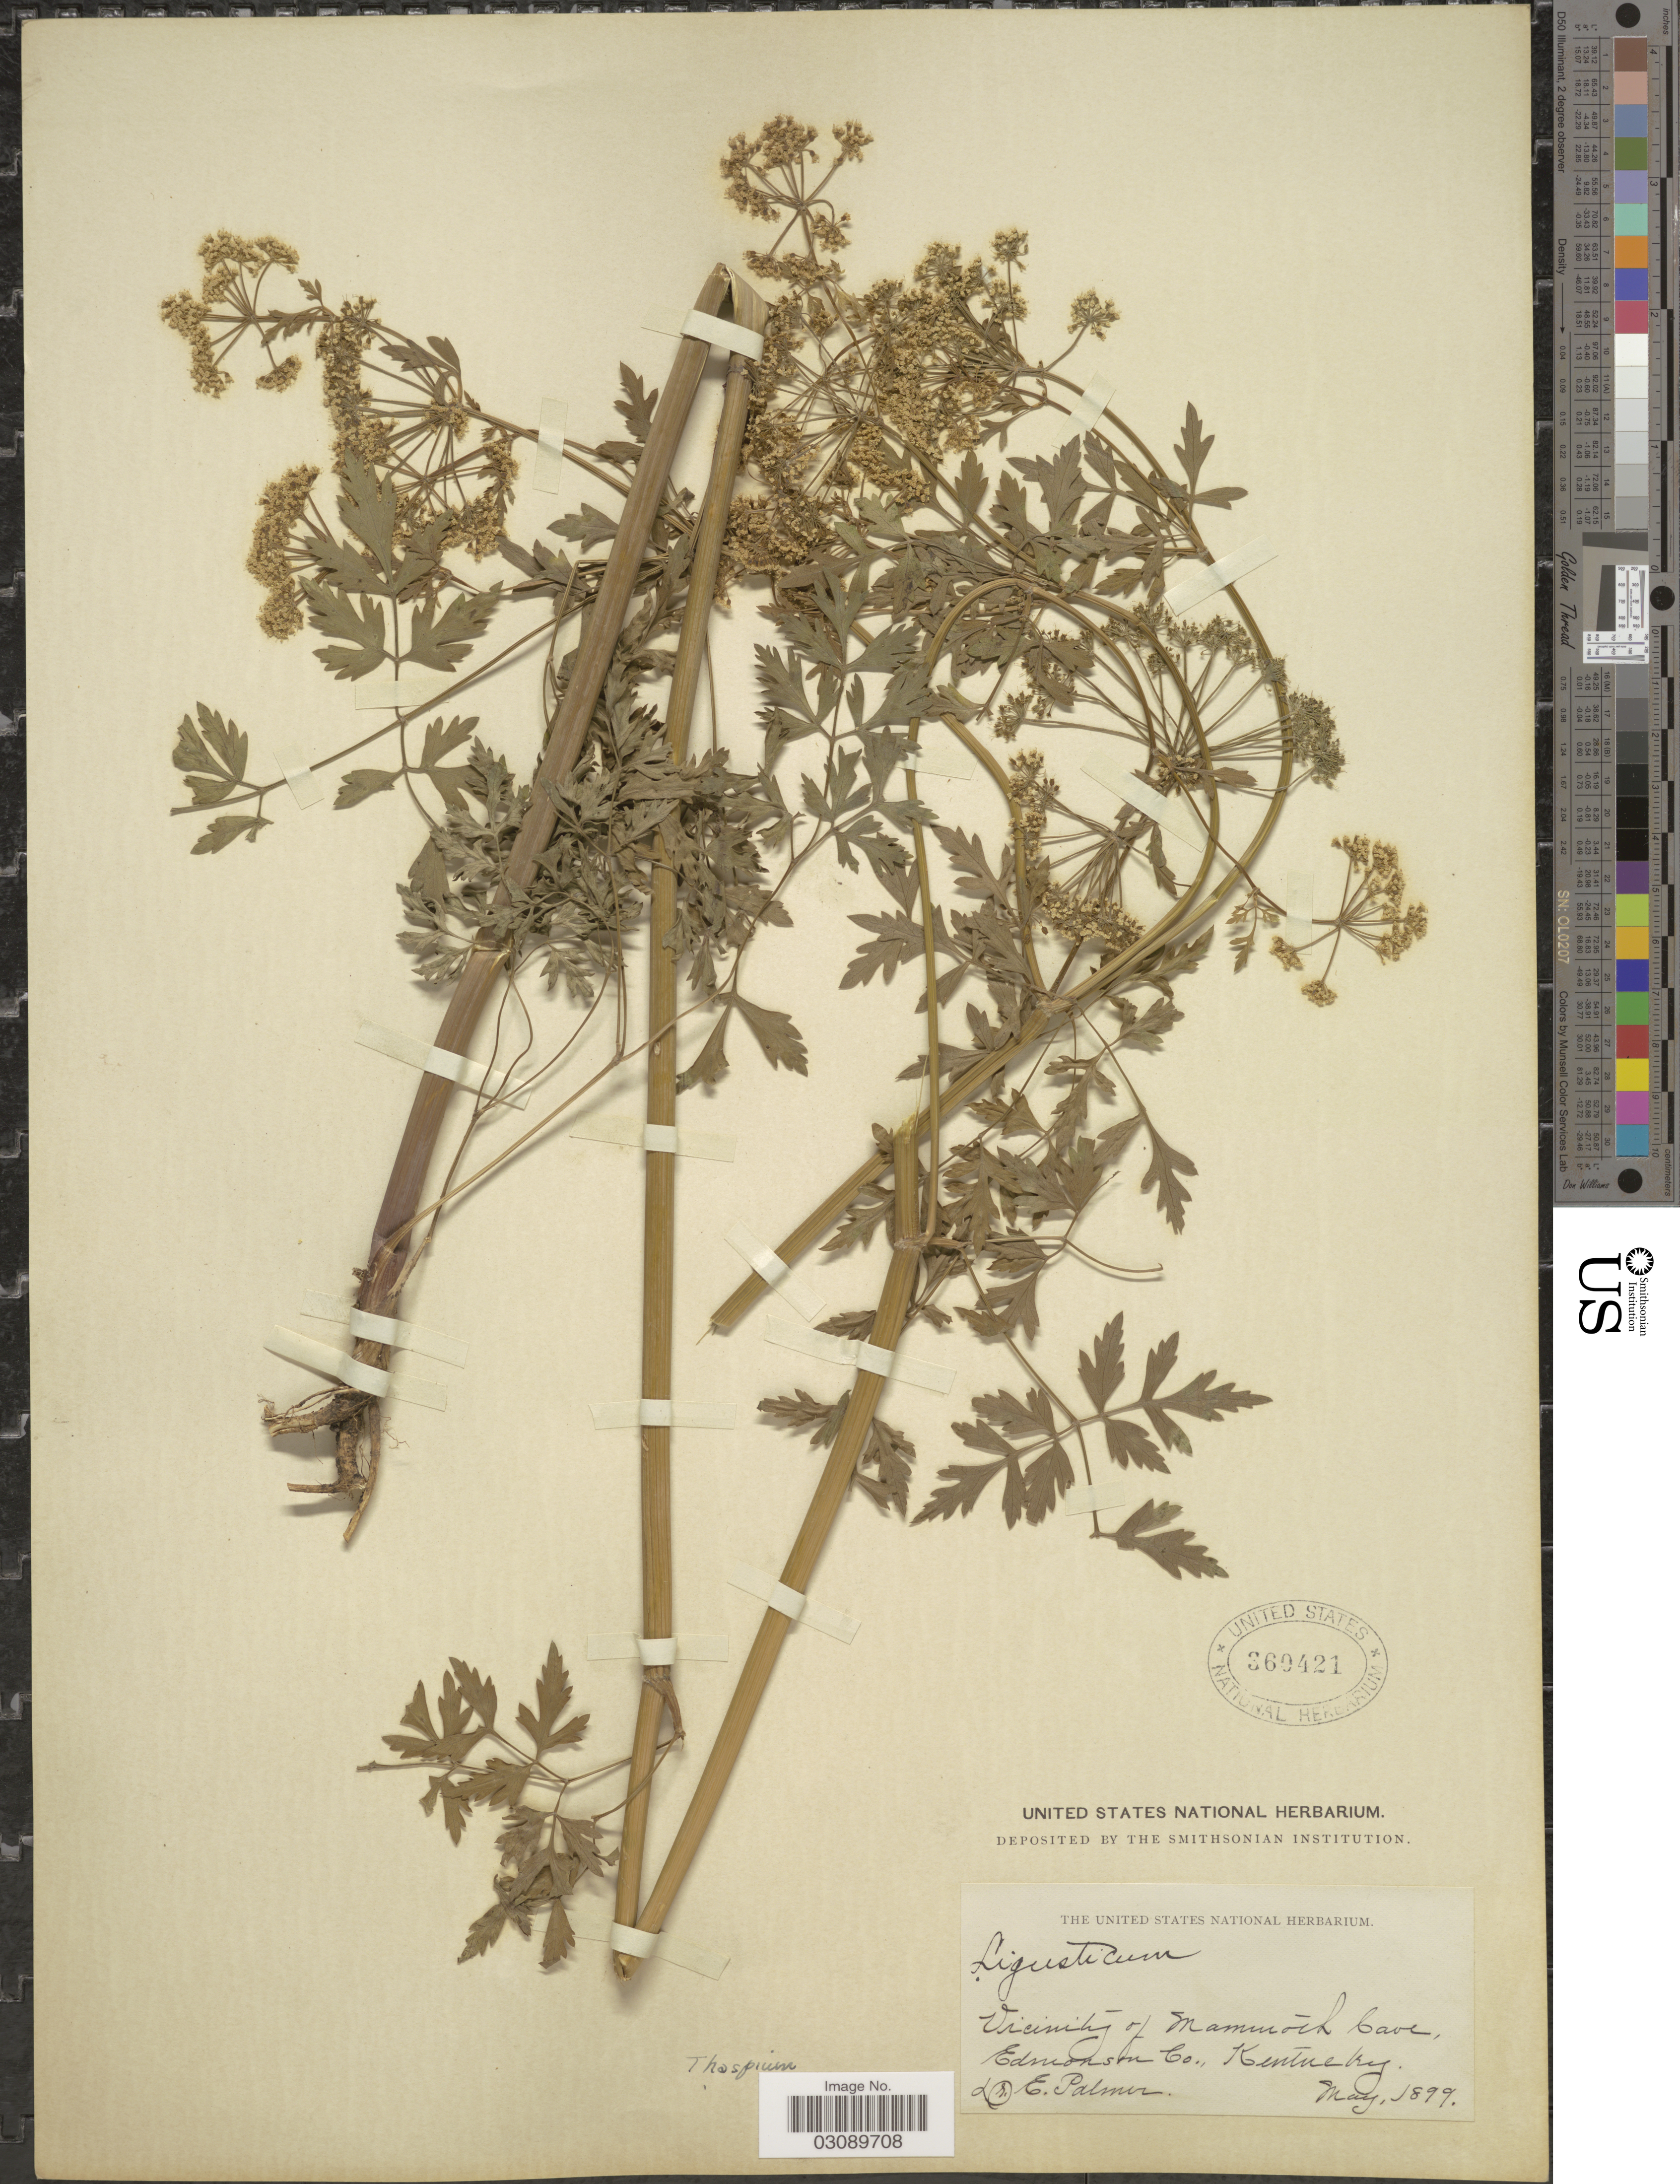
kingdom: Plantae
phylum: Tracheophyta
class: Magnoliopsida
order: Apiales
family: Apiaceae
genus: Thaspium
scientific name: Thaspium sp.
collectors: E. Palmer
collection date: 1899-05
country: United States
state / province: Kentucky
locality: Vicinity of Mammoth Cave, Edmonson Co.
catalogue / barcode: US 369421